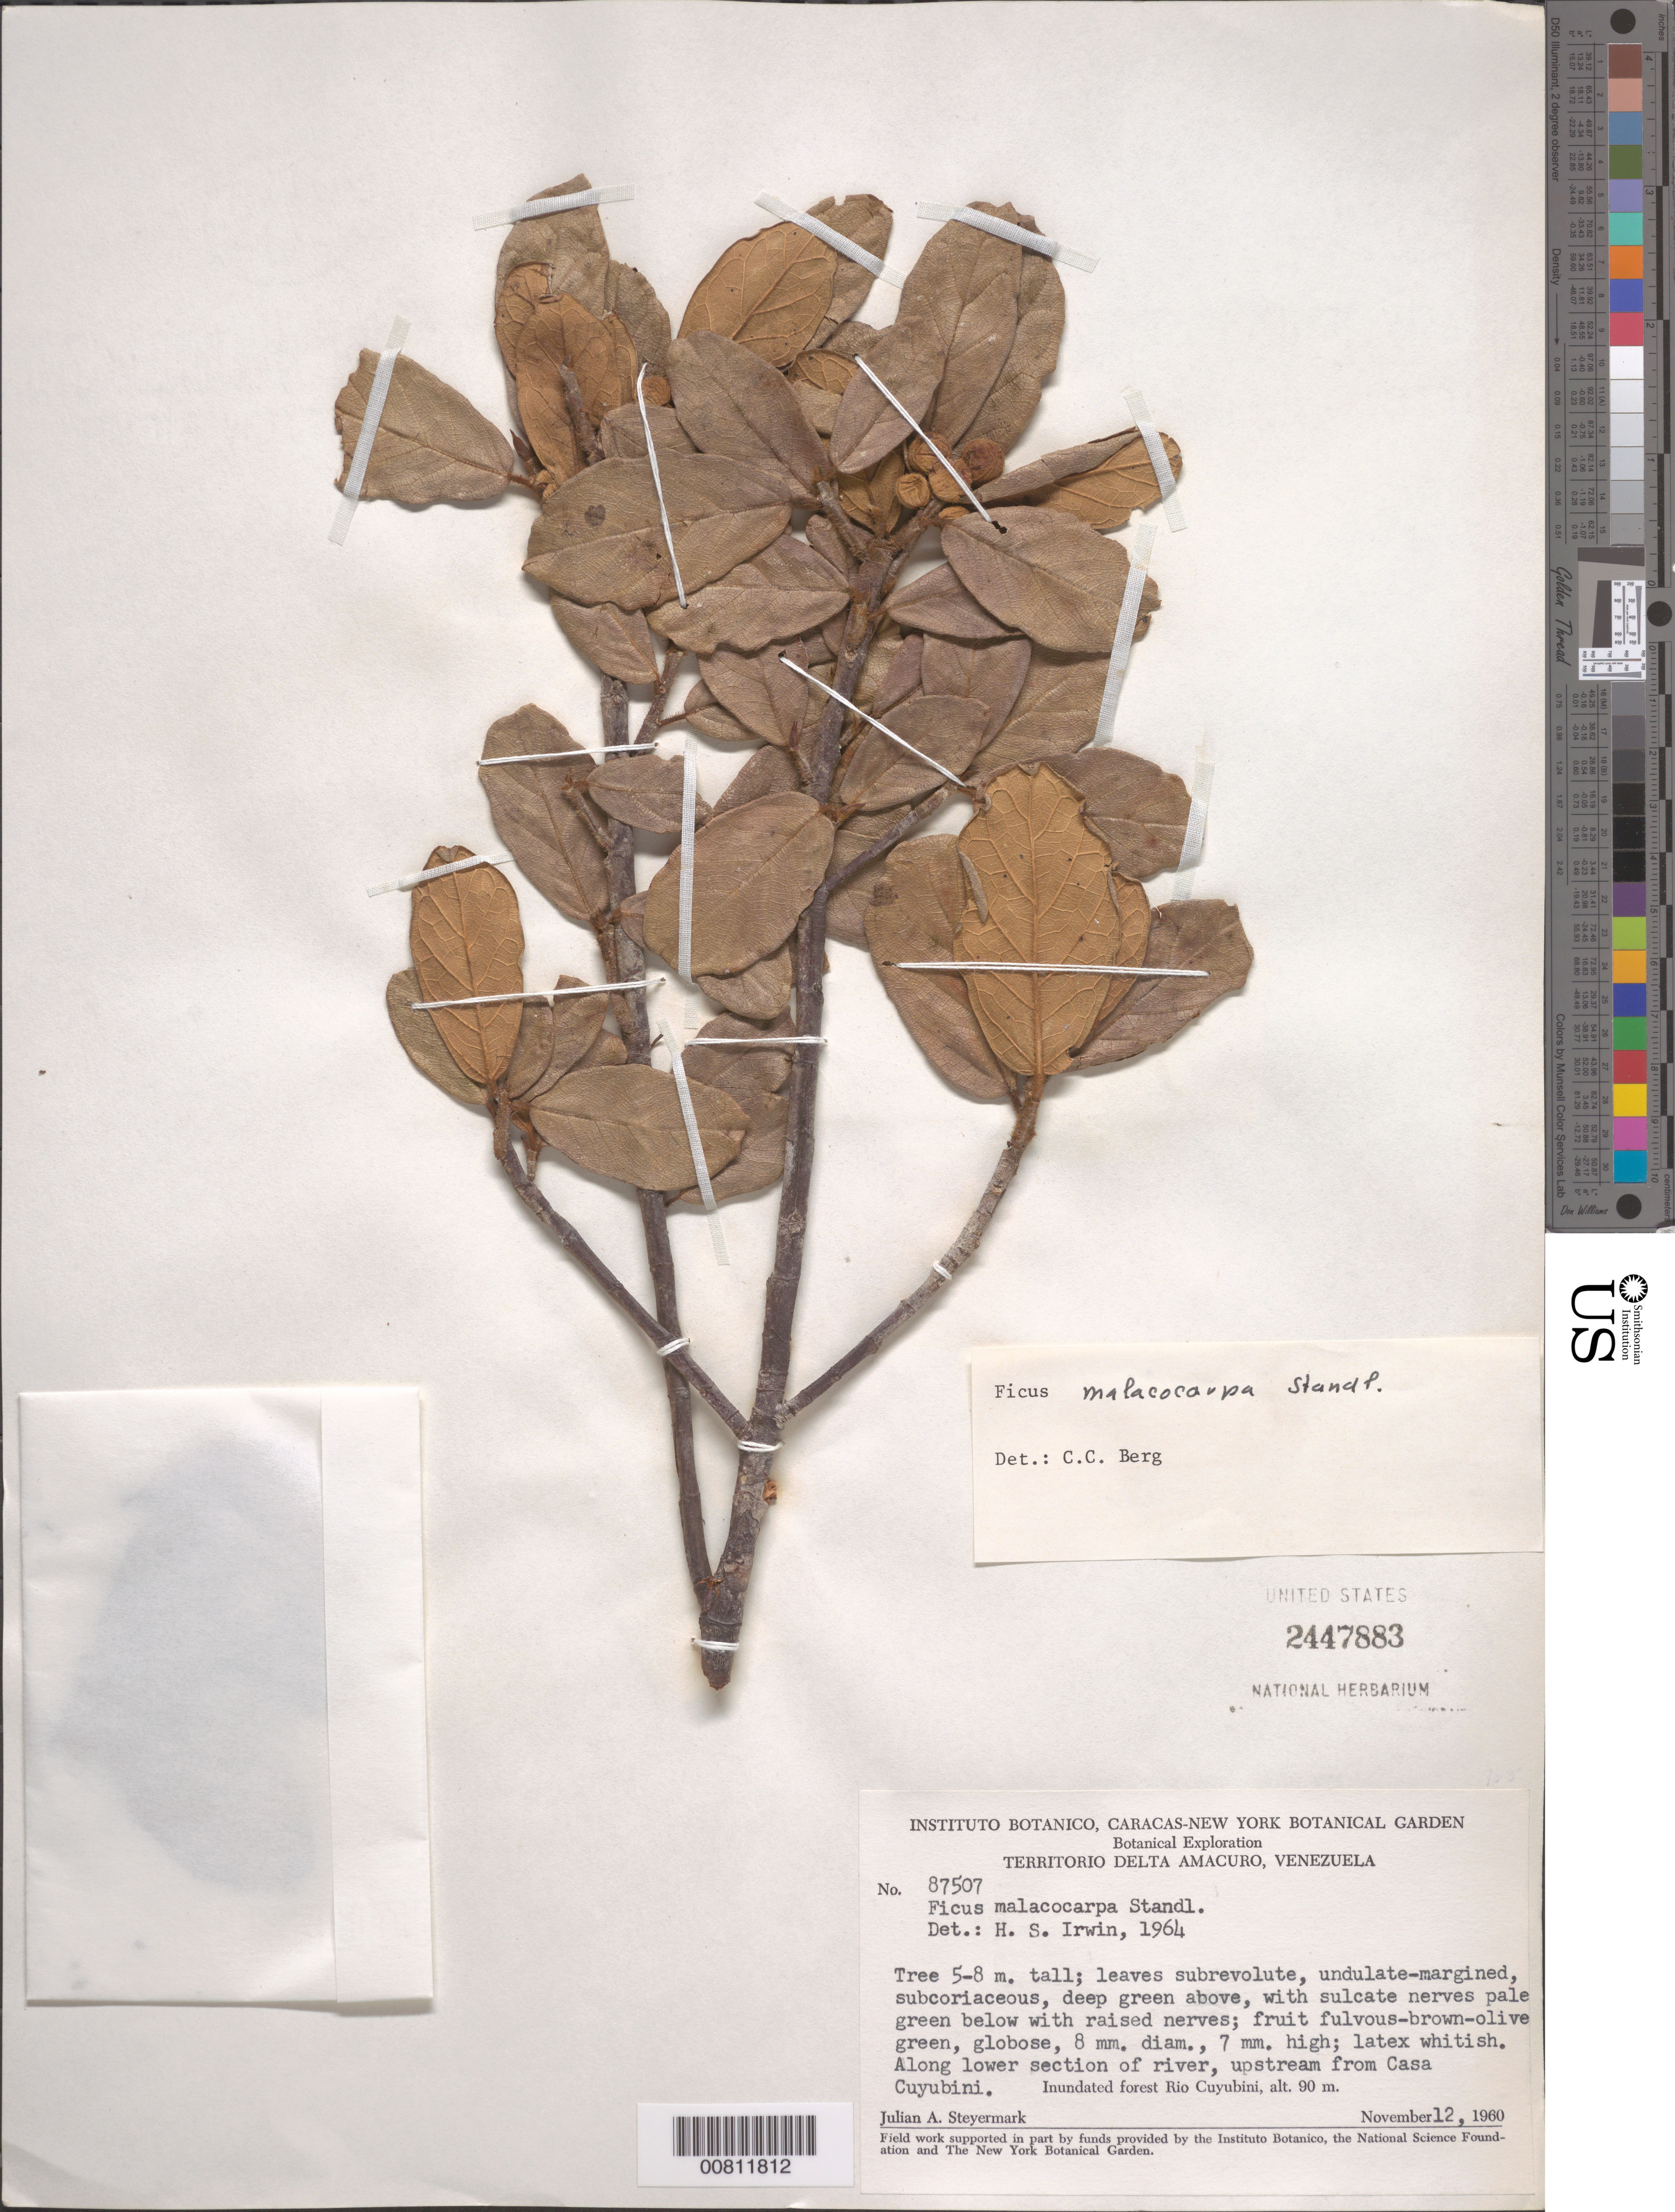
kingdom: Plantae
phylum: Tracheophyta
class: Magnoliopsida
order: Rosales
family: Moraceae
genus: Ficus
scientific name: Ficus malacocarpa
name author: Standl.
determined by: Berg, C. C.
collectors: J. Steyermark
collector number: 87507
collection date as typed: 12-Nov-60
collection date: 1960-11-12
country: Venezuela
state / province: Delta Amacuro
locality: Río Cuyubini, along lower section of river, upstream from Casa Cuyubini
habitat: Inundated forest of river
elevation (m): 90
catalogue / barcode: US 2447883